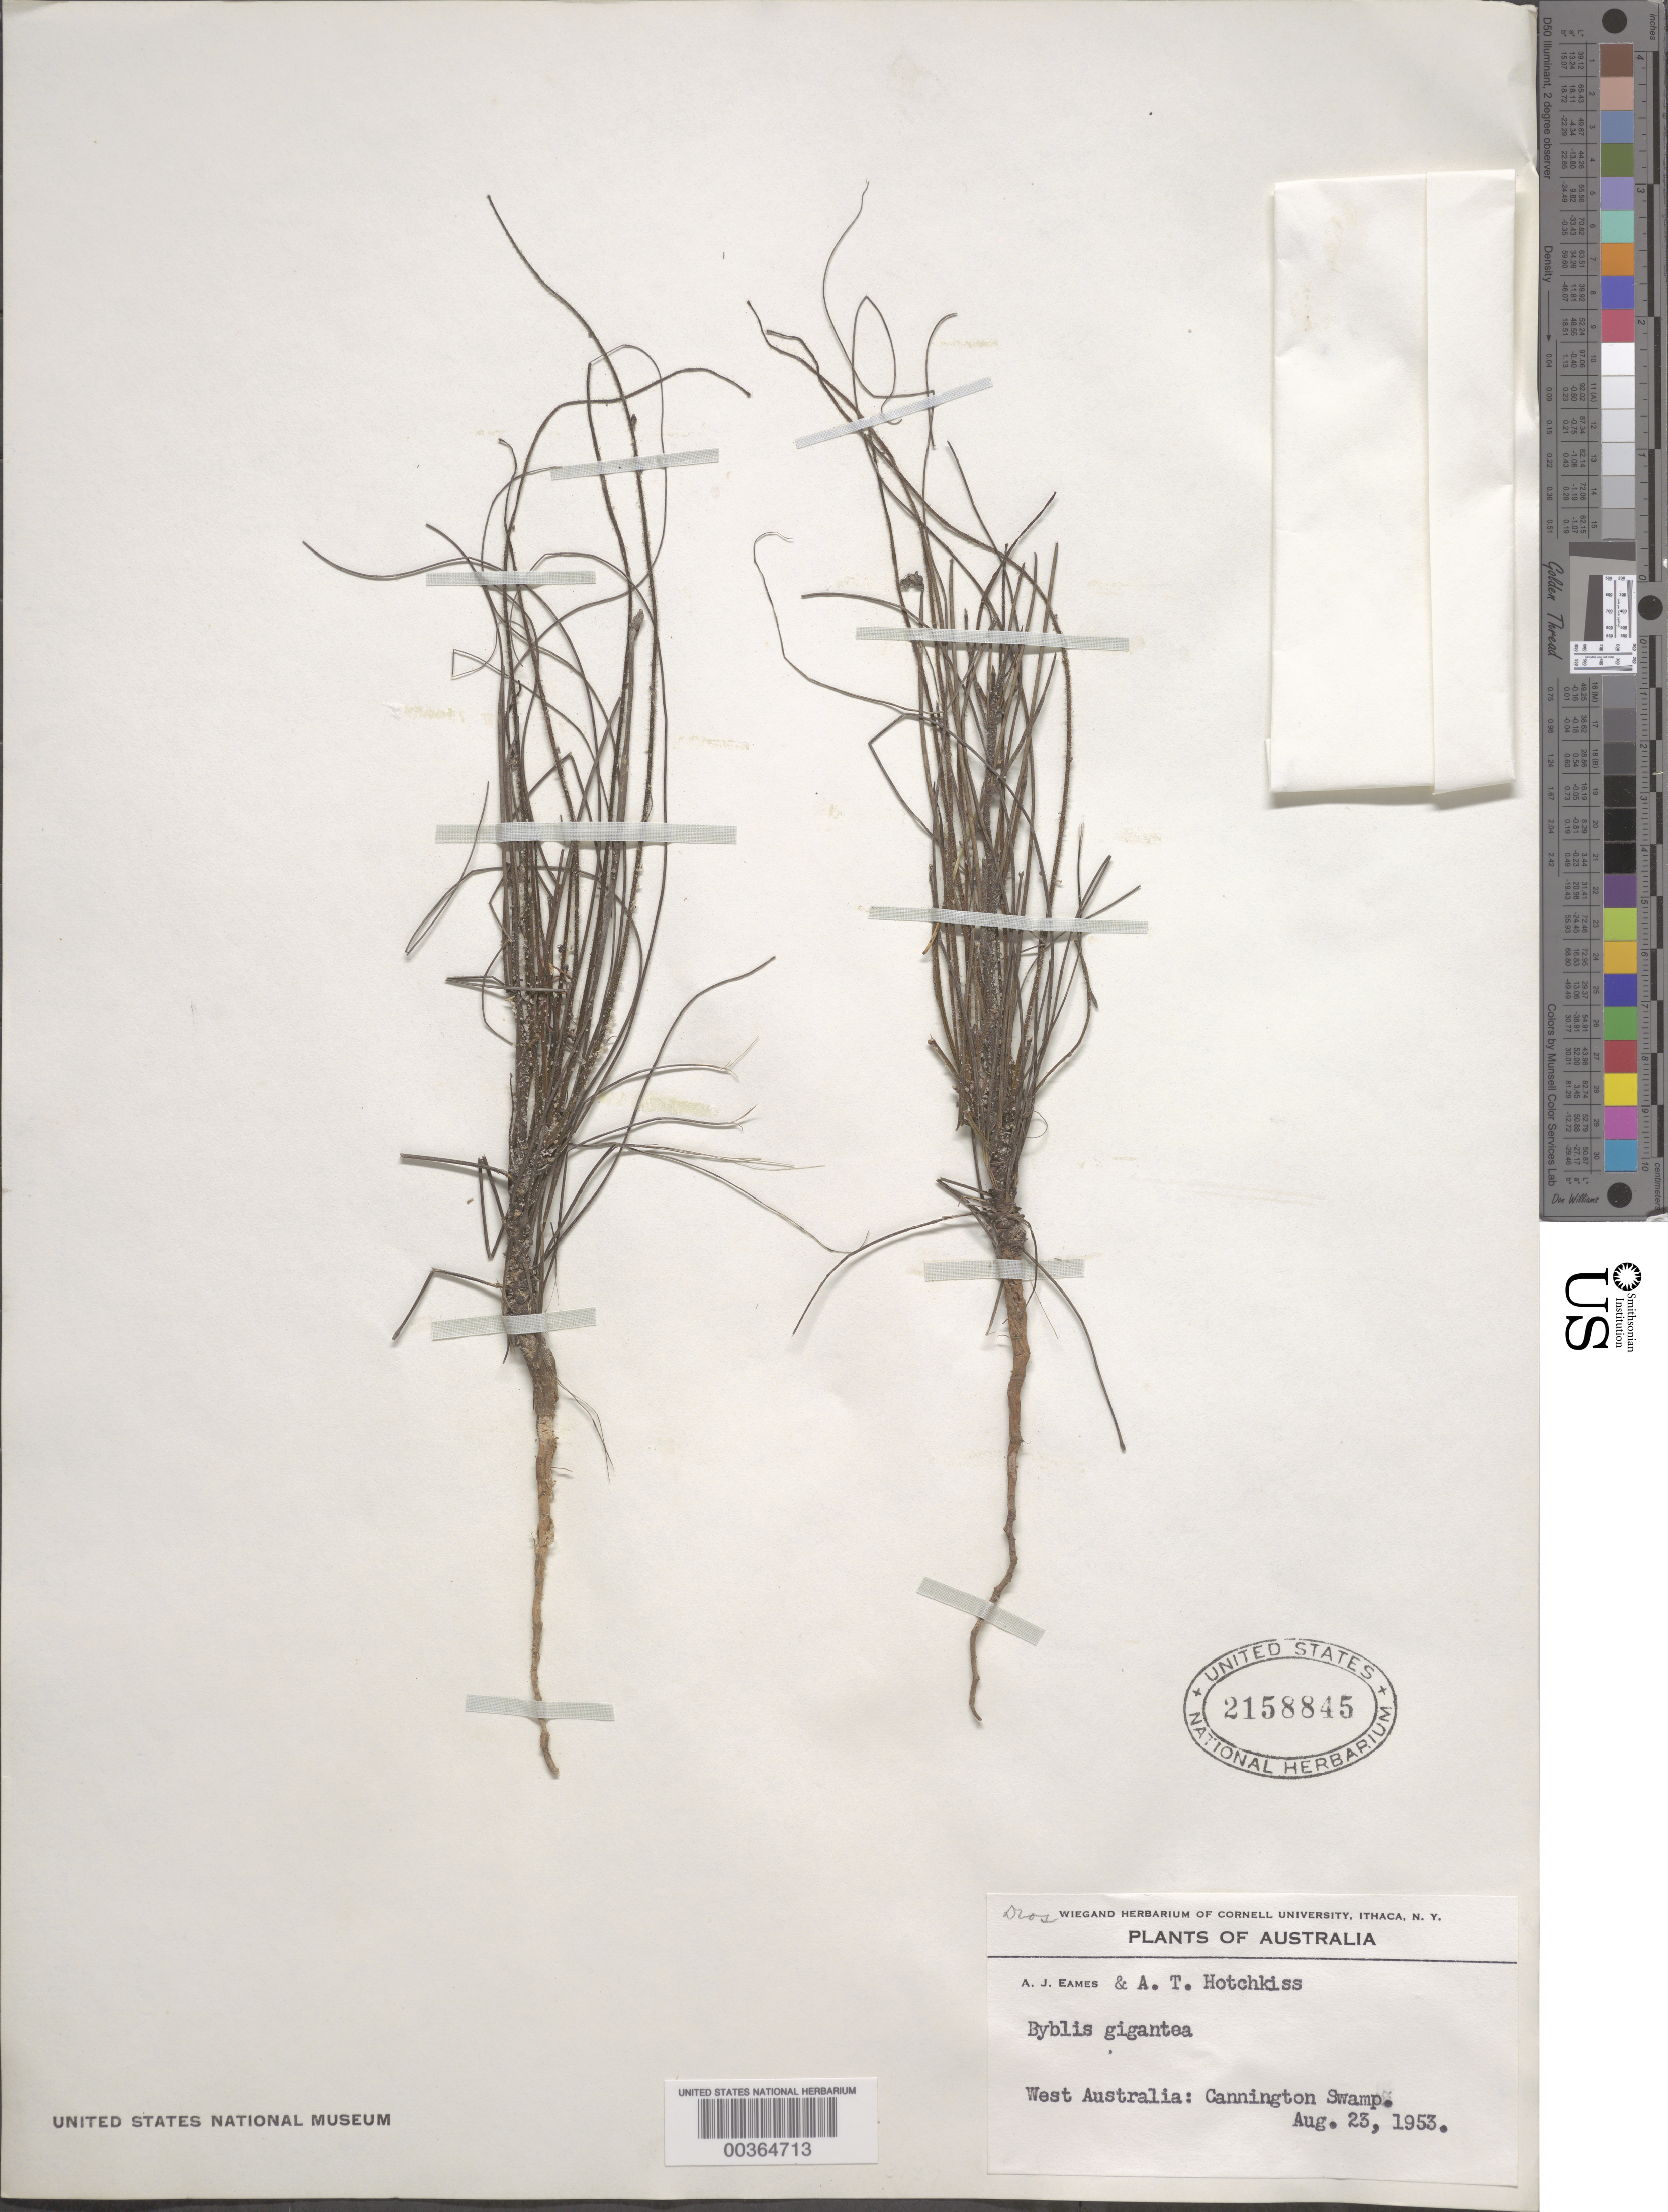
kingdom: Plantae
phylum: Tracheophyta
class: Magnoliopsida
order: Lamiales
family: Byblidaceae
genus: Byblis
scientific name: Byblis gigantea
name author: Lindl.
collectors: A. J. Eames & A. Hotchkiss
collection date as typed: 23 Aug 1953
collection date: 1953-08-23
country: Australia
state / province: Western Australia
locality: Cannington swamp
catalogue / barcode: US 2158845